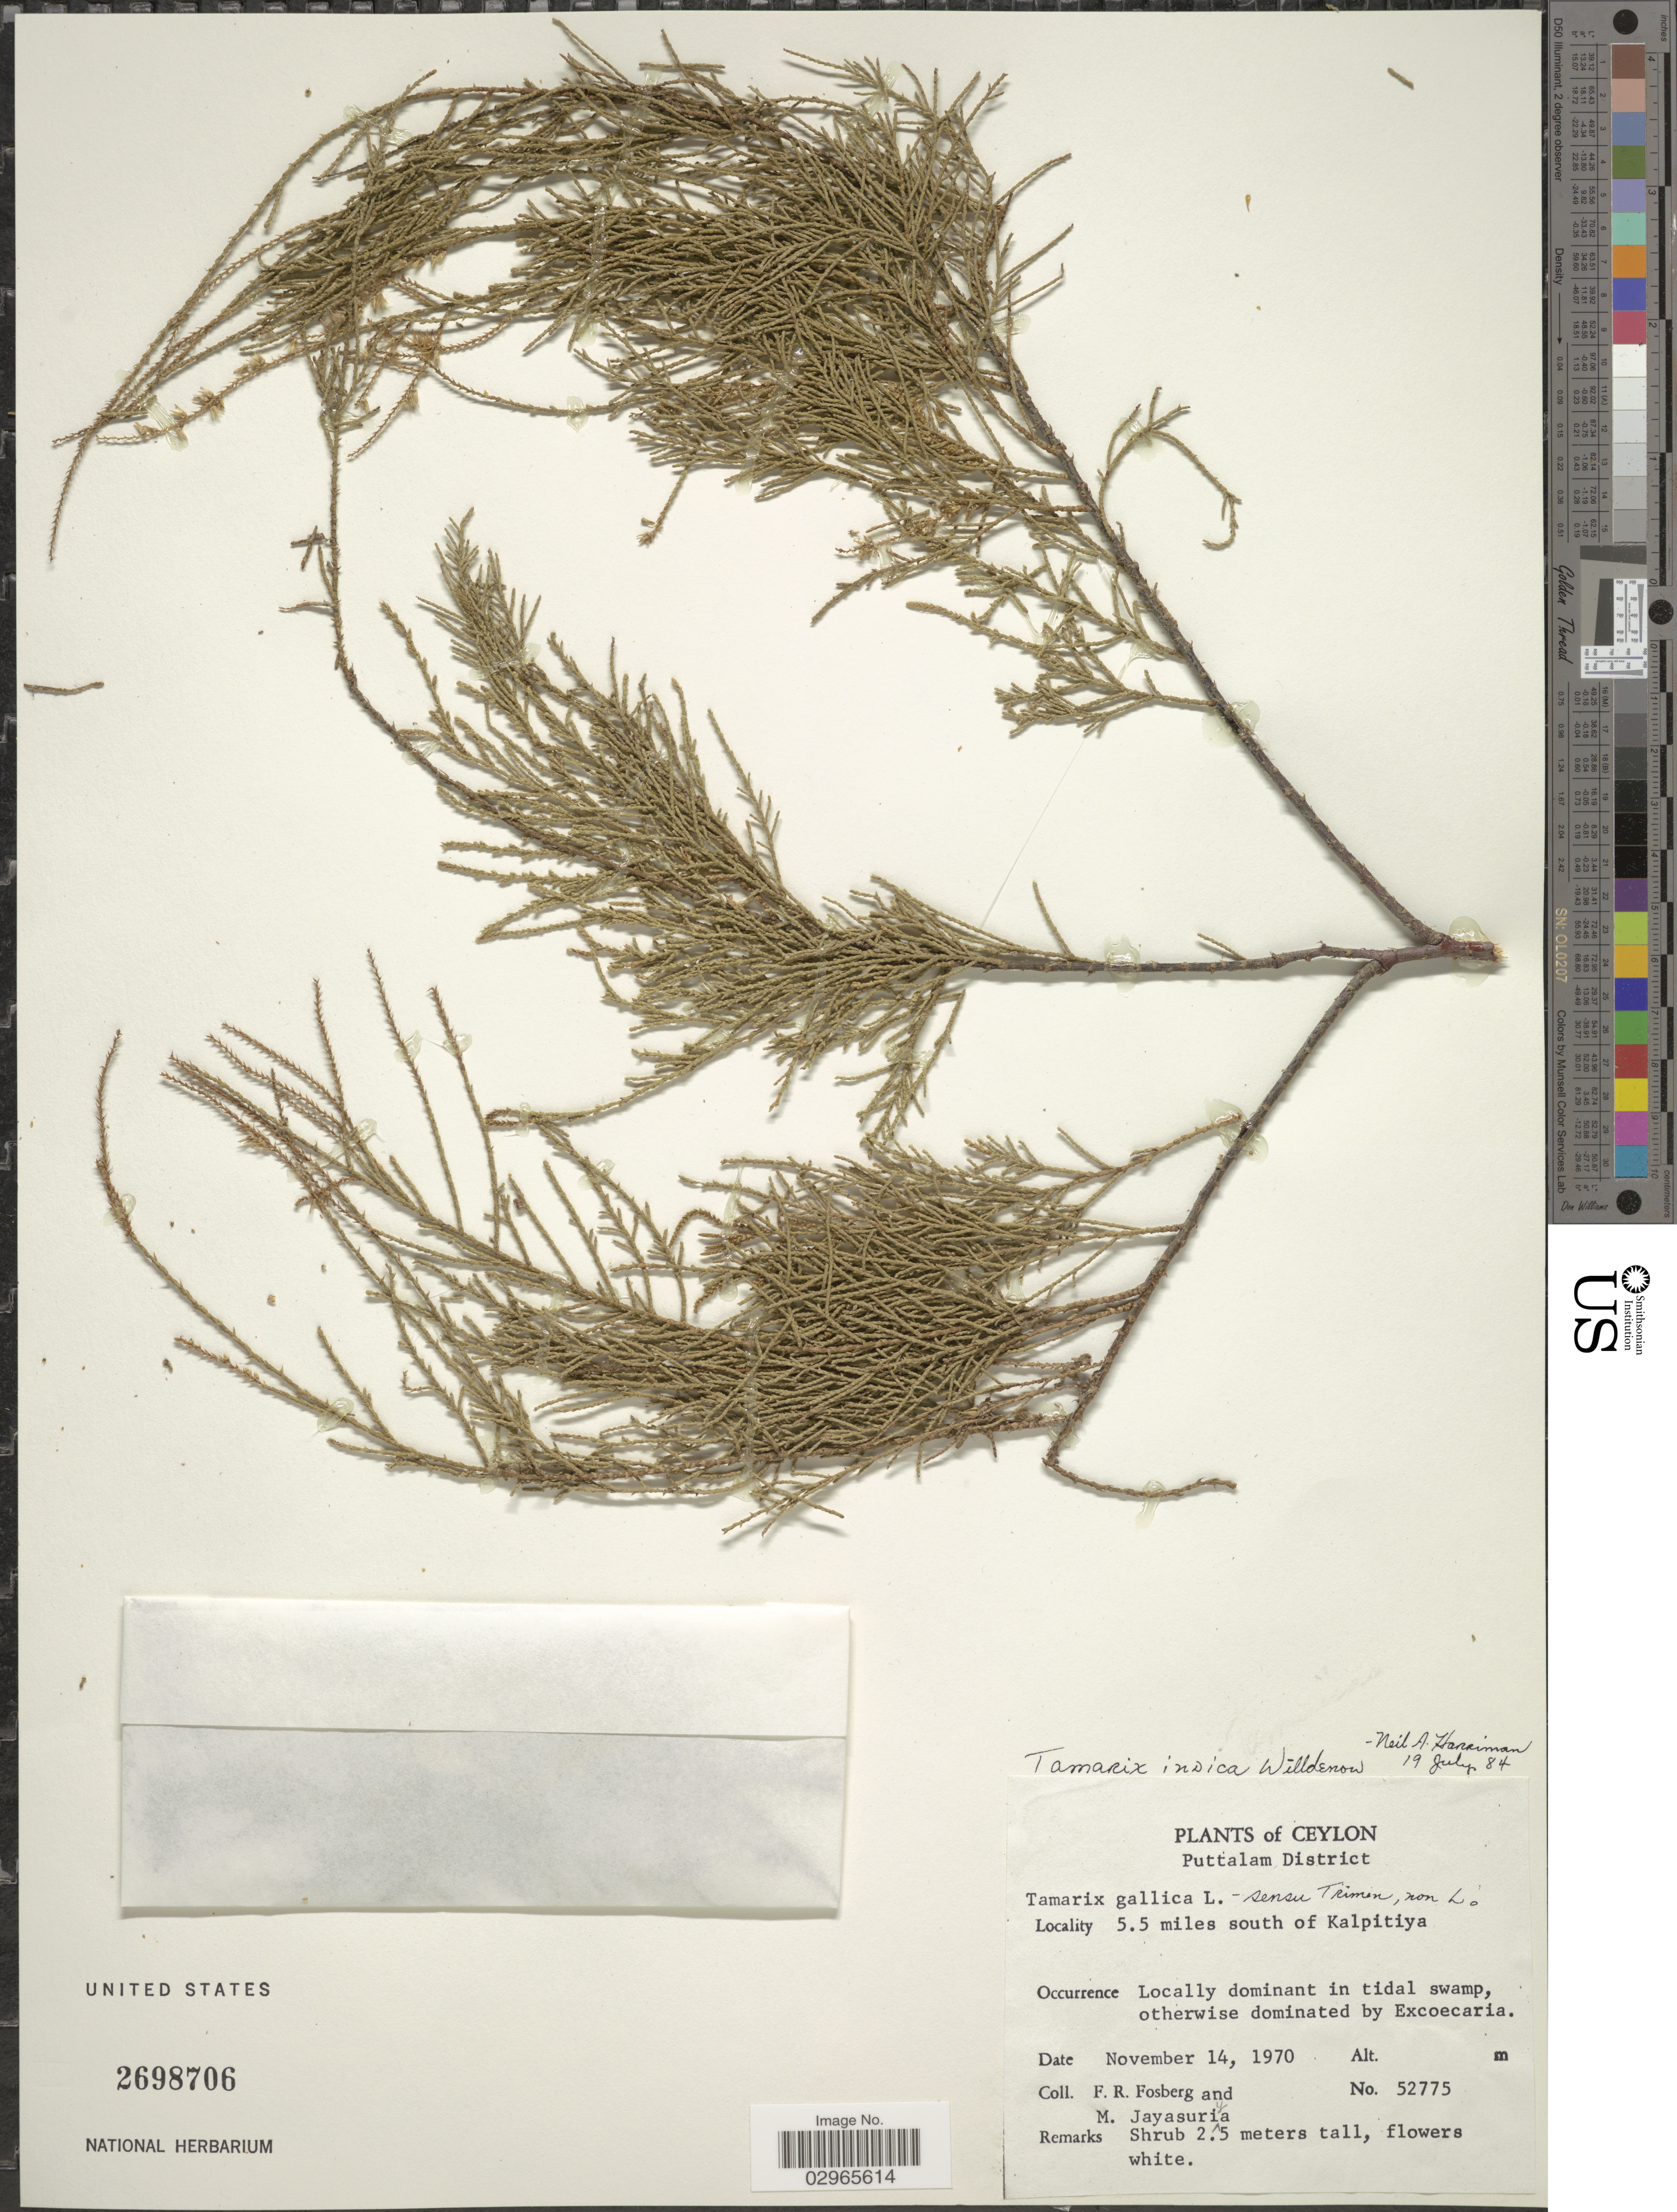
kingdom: Plantae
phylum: Tracheophyta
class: Magnoliopsida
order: Caryophyllales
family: Tamaricaceae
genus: Tamarix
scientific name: Tamarix indica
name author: Willd.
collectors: F. R. Fosberg & M. Jayasuriya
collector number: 52775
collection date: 1970-11-14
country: Sri Lanka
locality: Ceylon. Puttalam District, 5.5 miles south of Kalpitiya.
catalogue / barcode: US 2698706